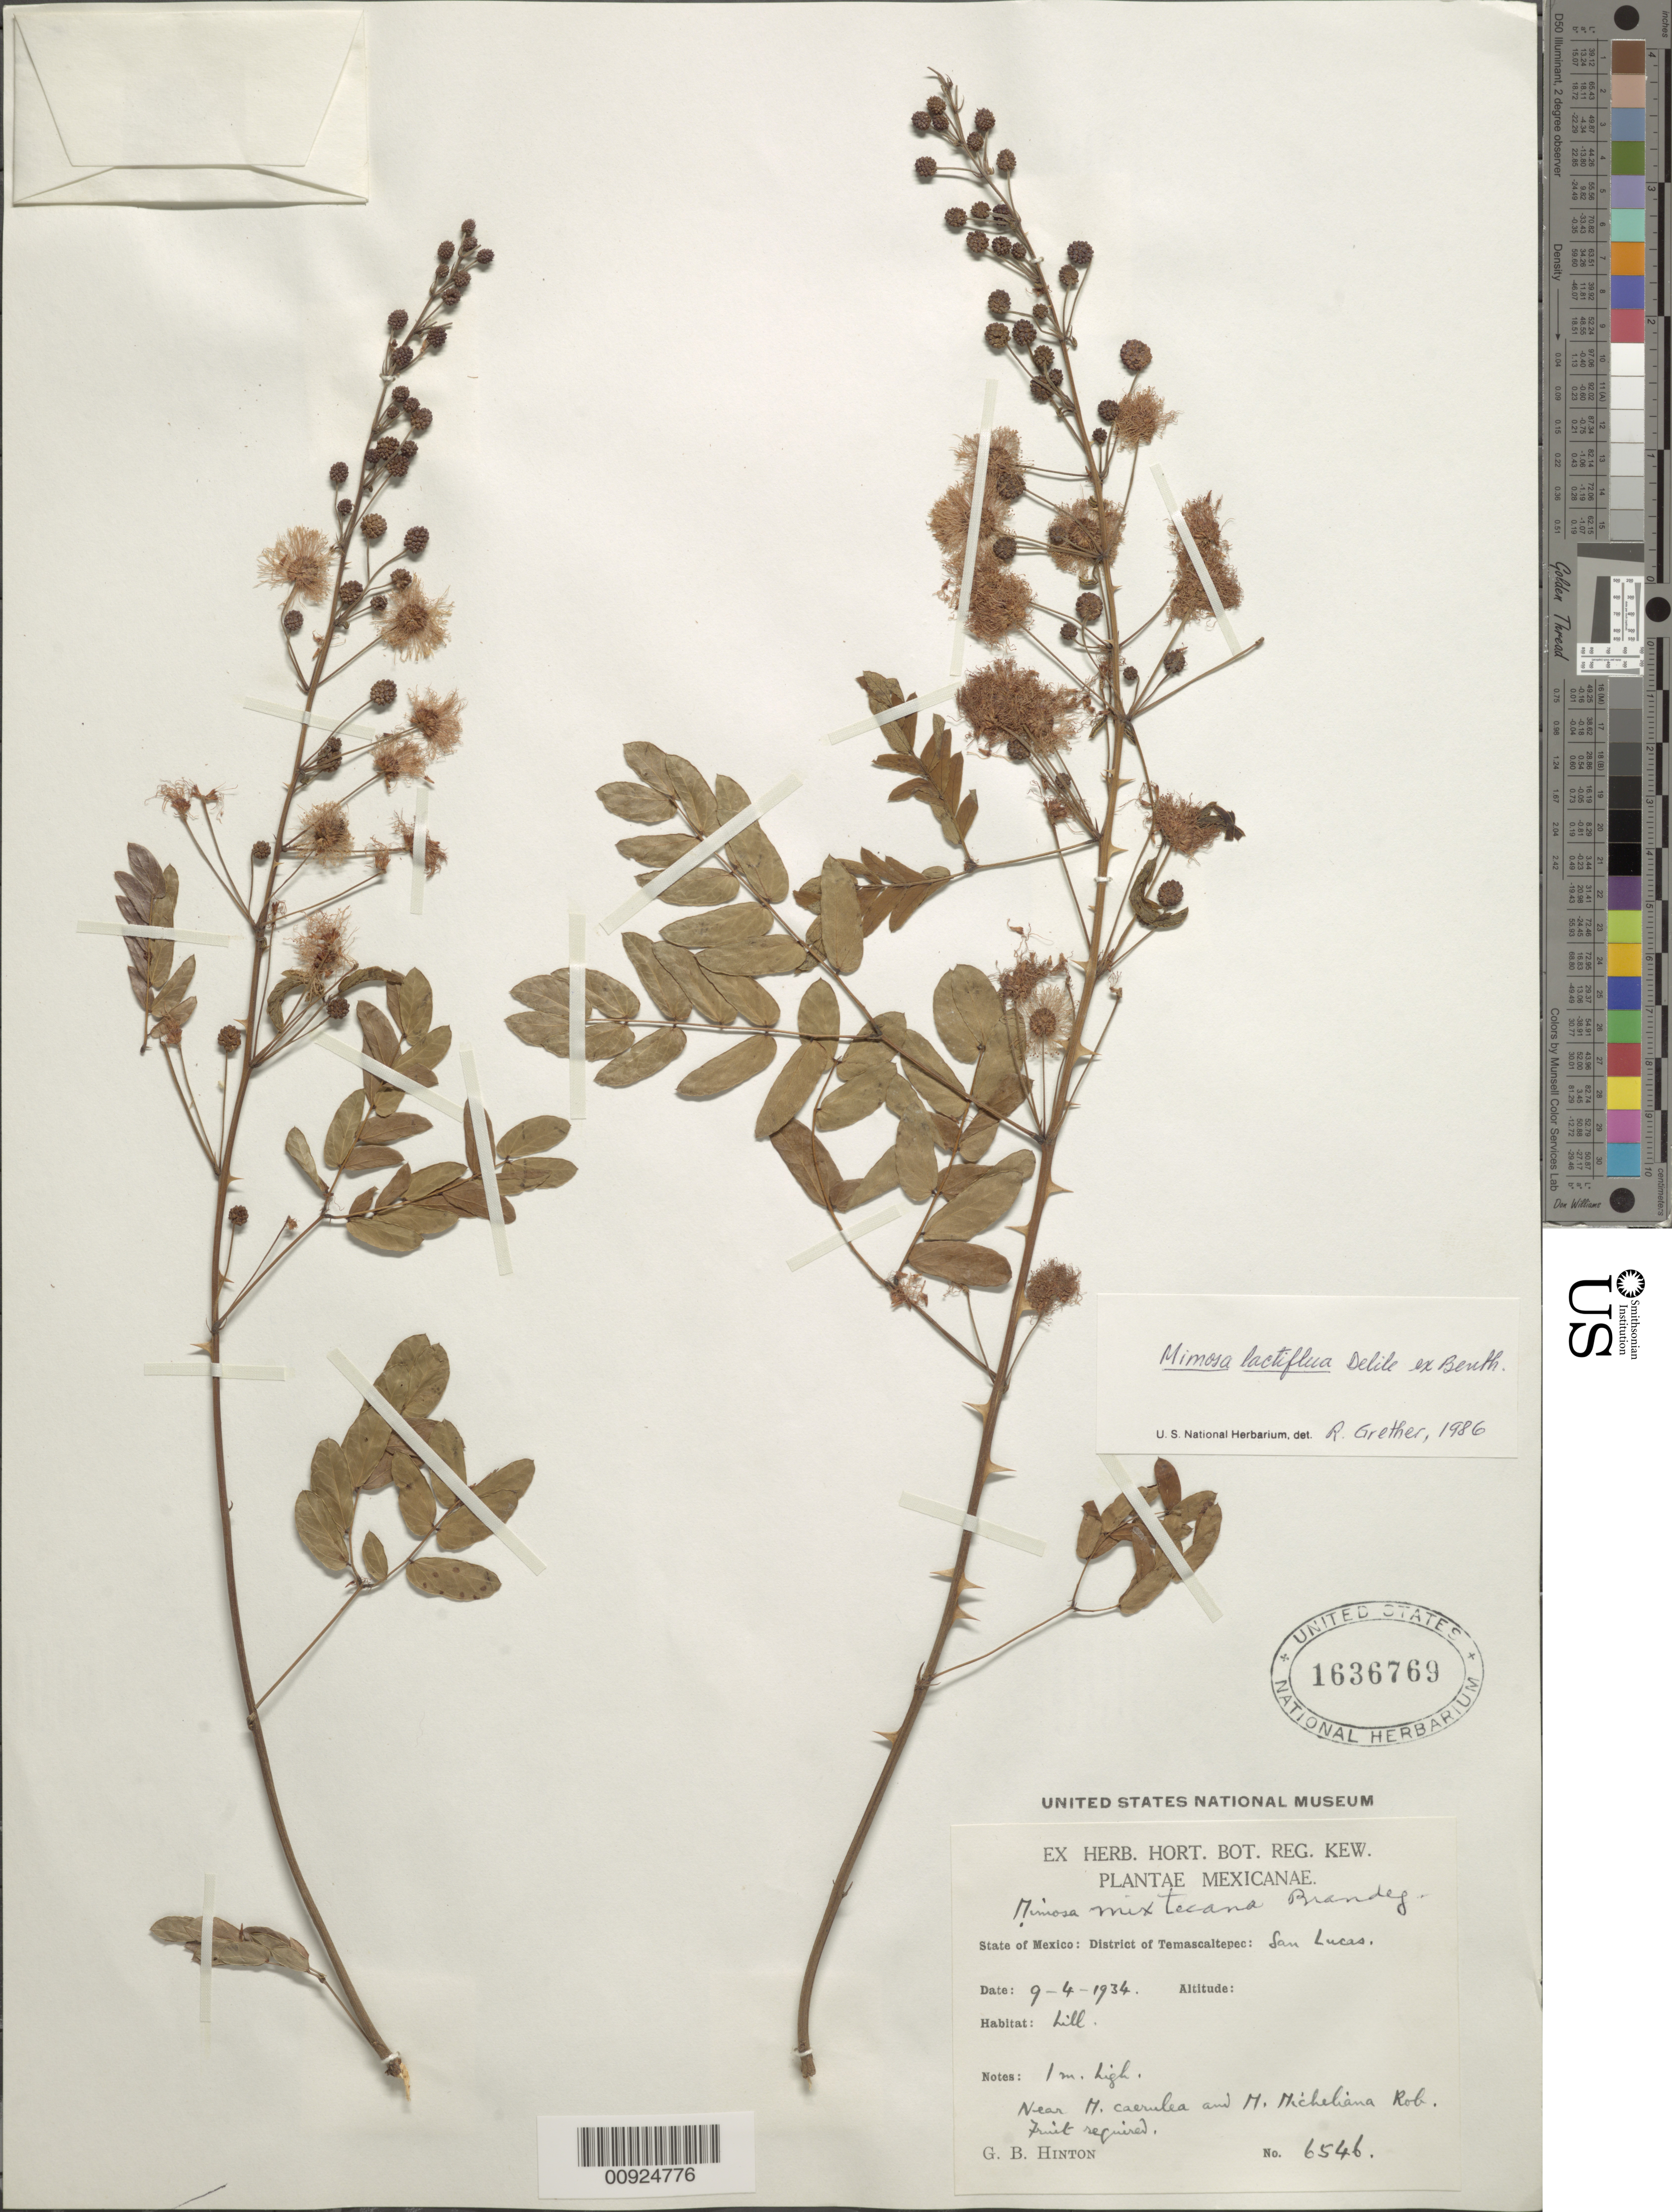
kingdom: Plantae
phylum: Tracheophyta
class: Magnoliopsida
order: Fabales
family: Fabaceae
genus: Mimosa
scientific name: Mimosa lactiflua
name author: Delile ex Benth.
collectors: G. B. Hinton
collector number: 6546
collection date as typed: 04 Sep 1934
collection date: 1934-09-04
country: Mexico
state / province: México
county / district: Temascaltepec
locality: State of Mexico: District of Temascaltepec: San Lucas.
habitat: Hill.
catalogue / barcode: US 1636769